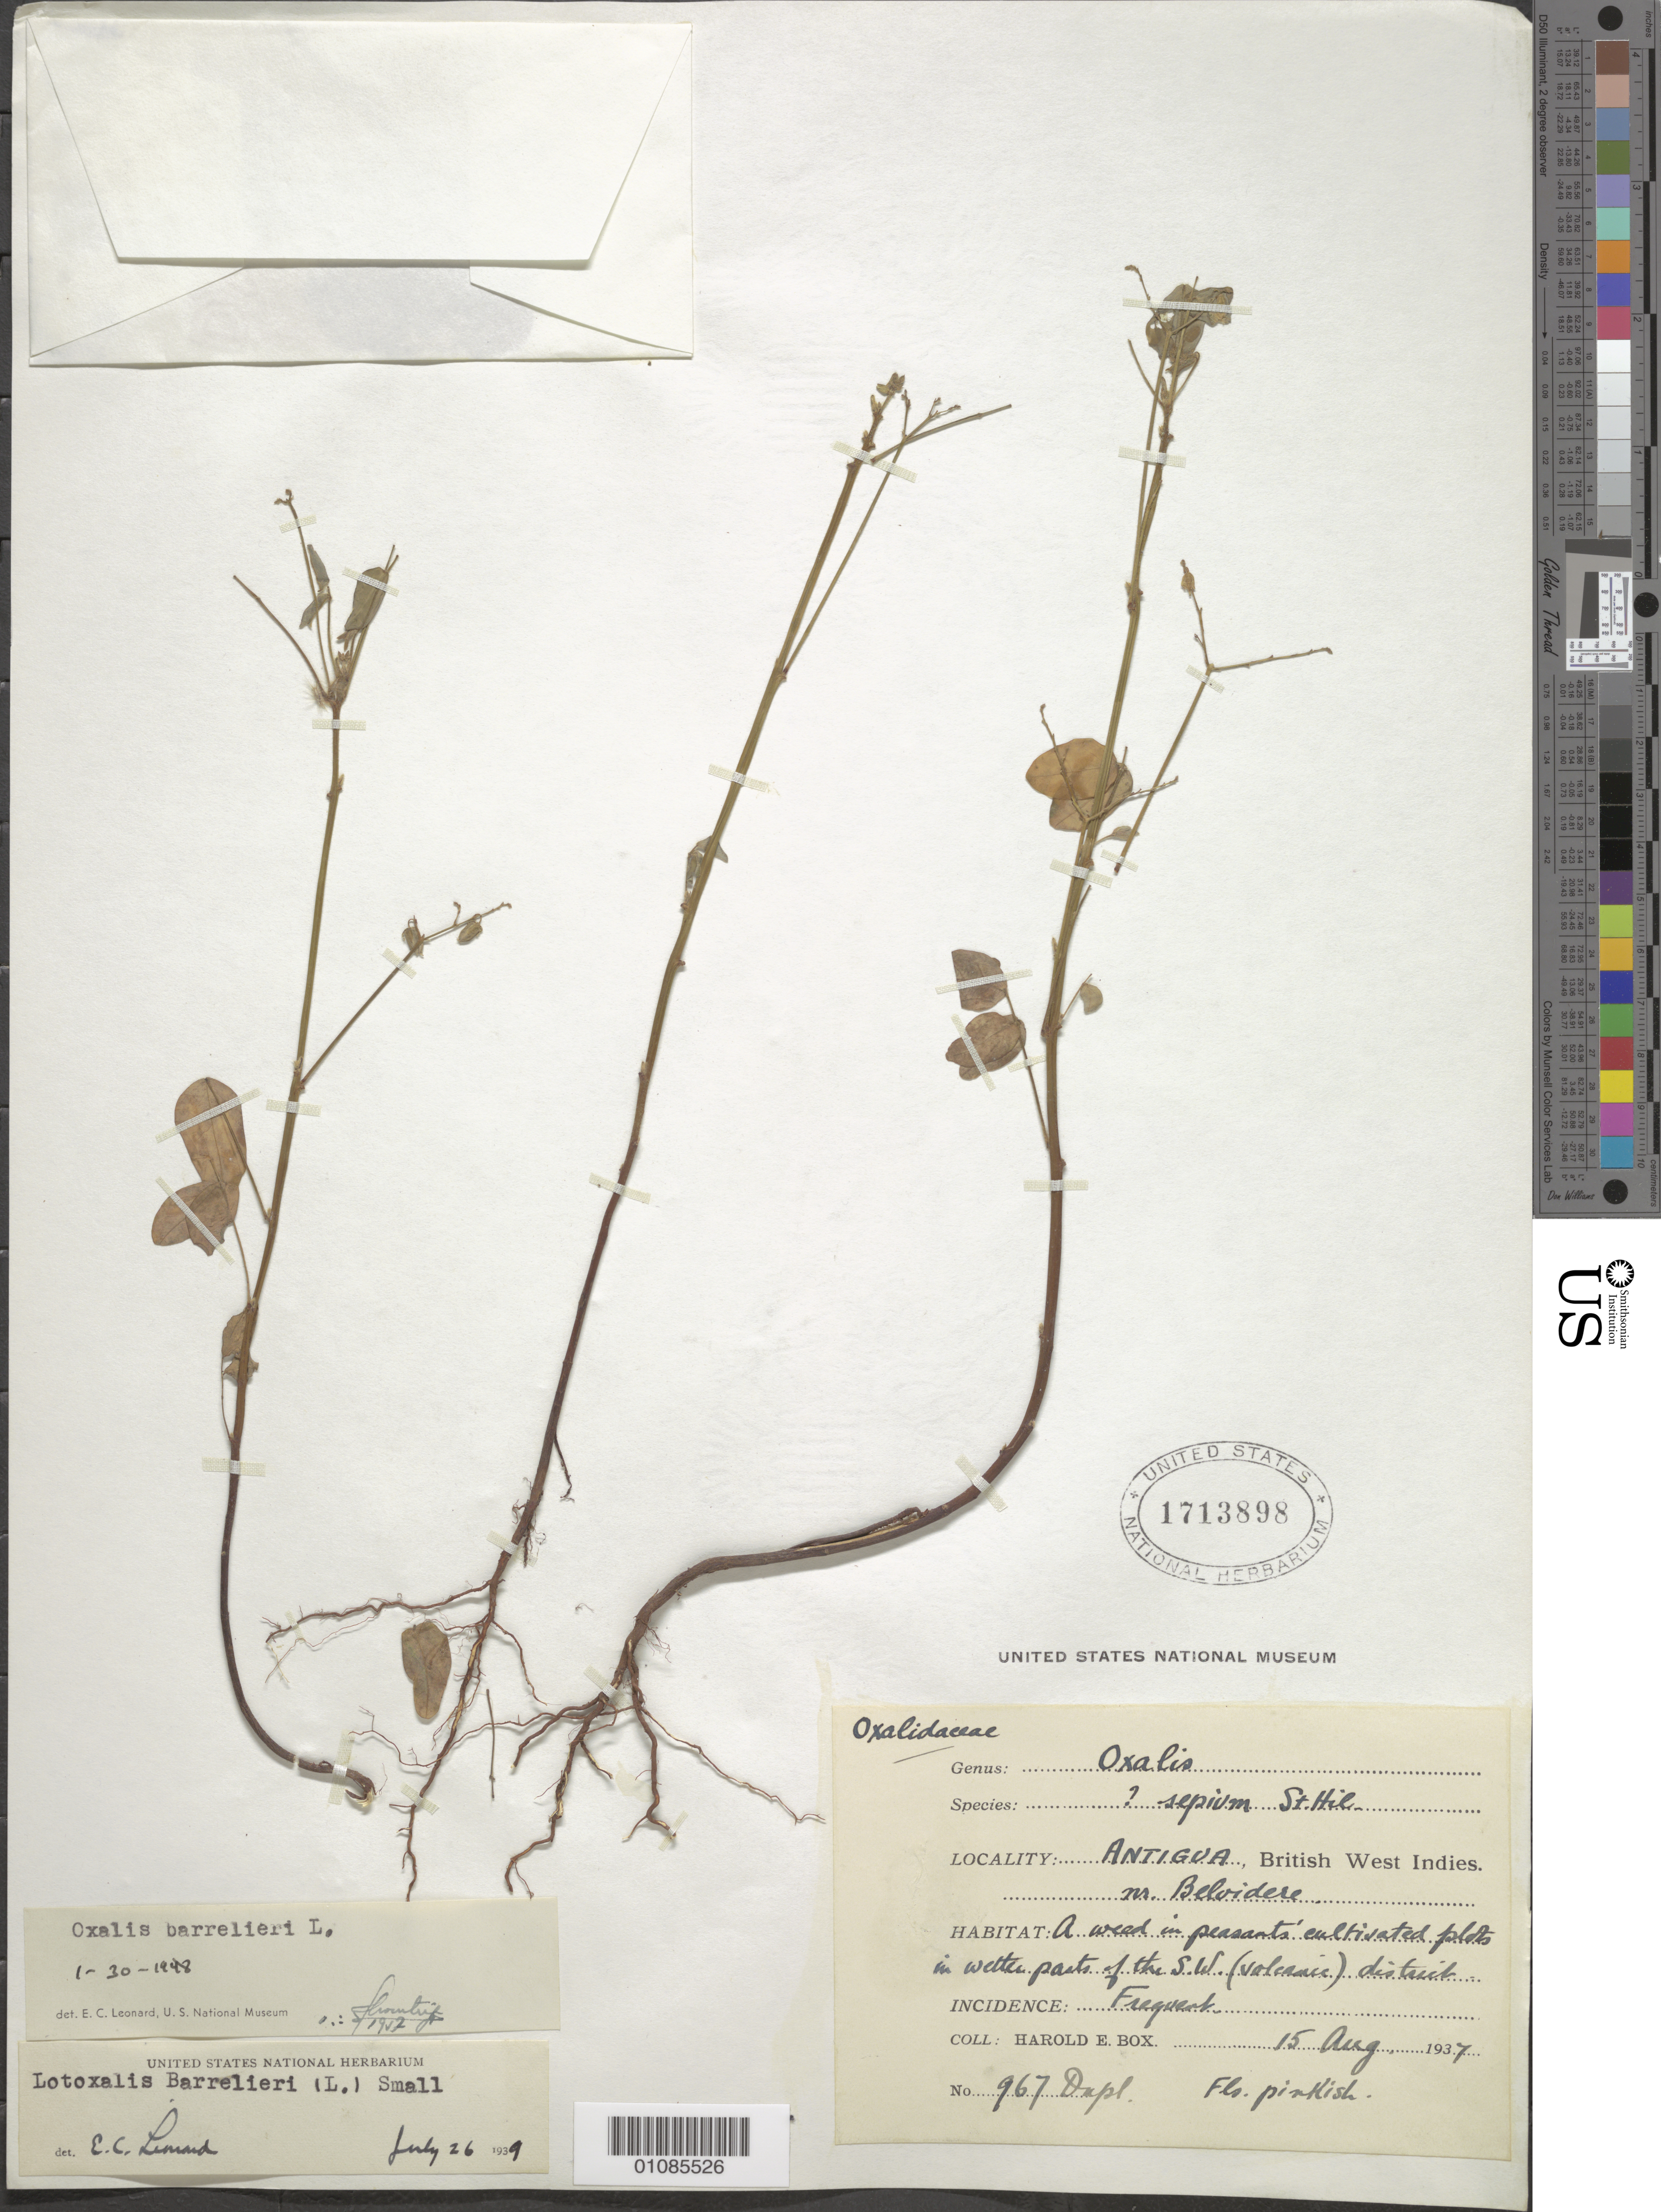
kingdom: Plantae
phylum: Tracheophyta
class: Magnoliopsida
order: Oxalidales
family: Oxalidaceae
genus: Oxalis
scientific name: Oxalis barrelieri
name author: L.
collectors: H. E. Box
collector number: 967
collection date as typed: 15 Aug 1937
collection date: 1937-08-15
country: Antigua and Barbuda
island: Leeward Is.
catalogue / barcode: US 1713898